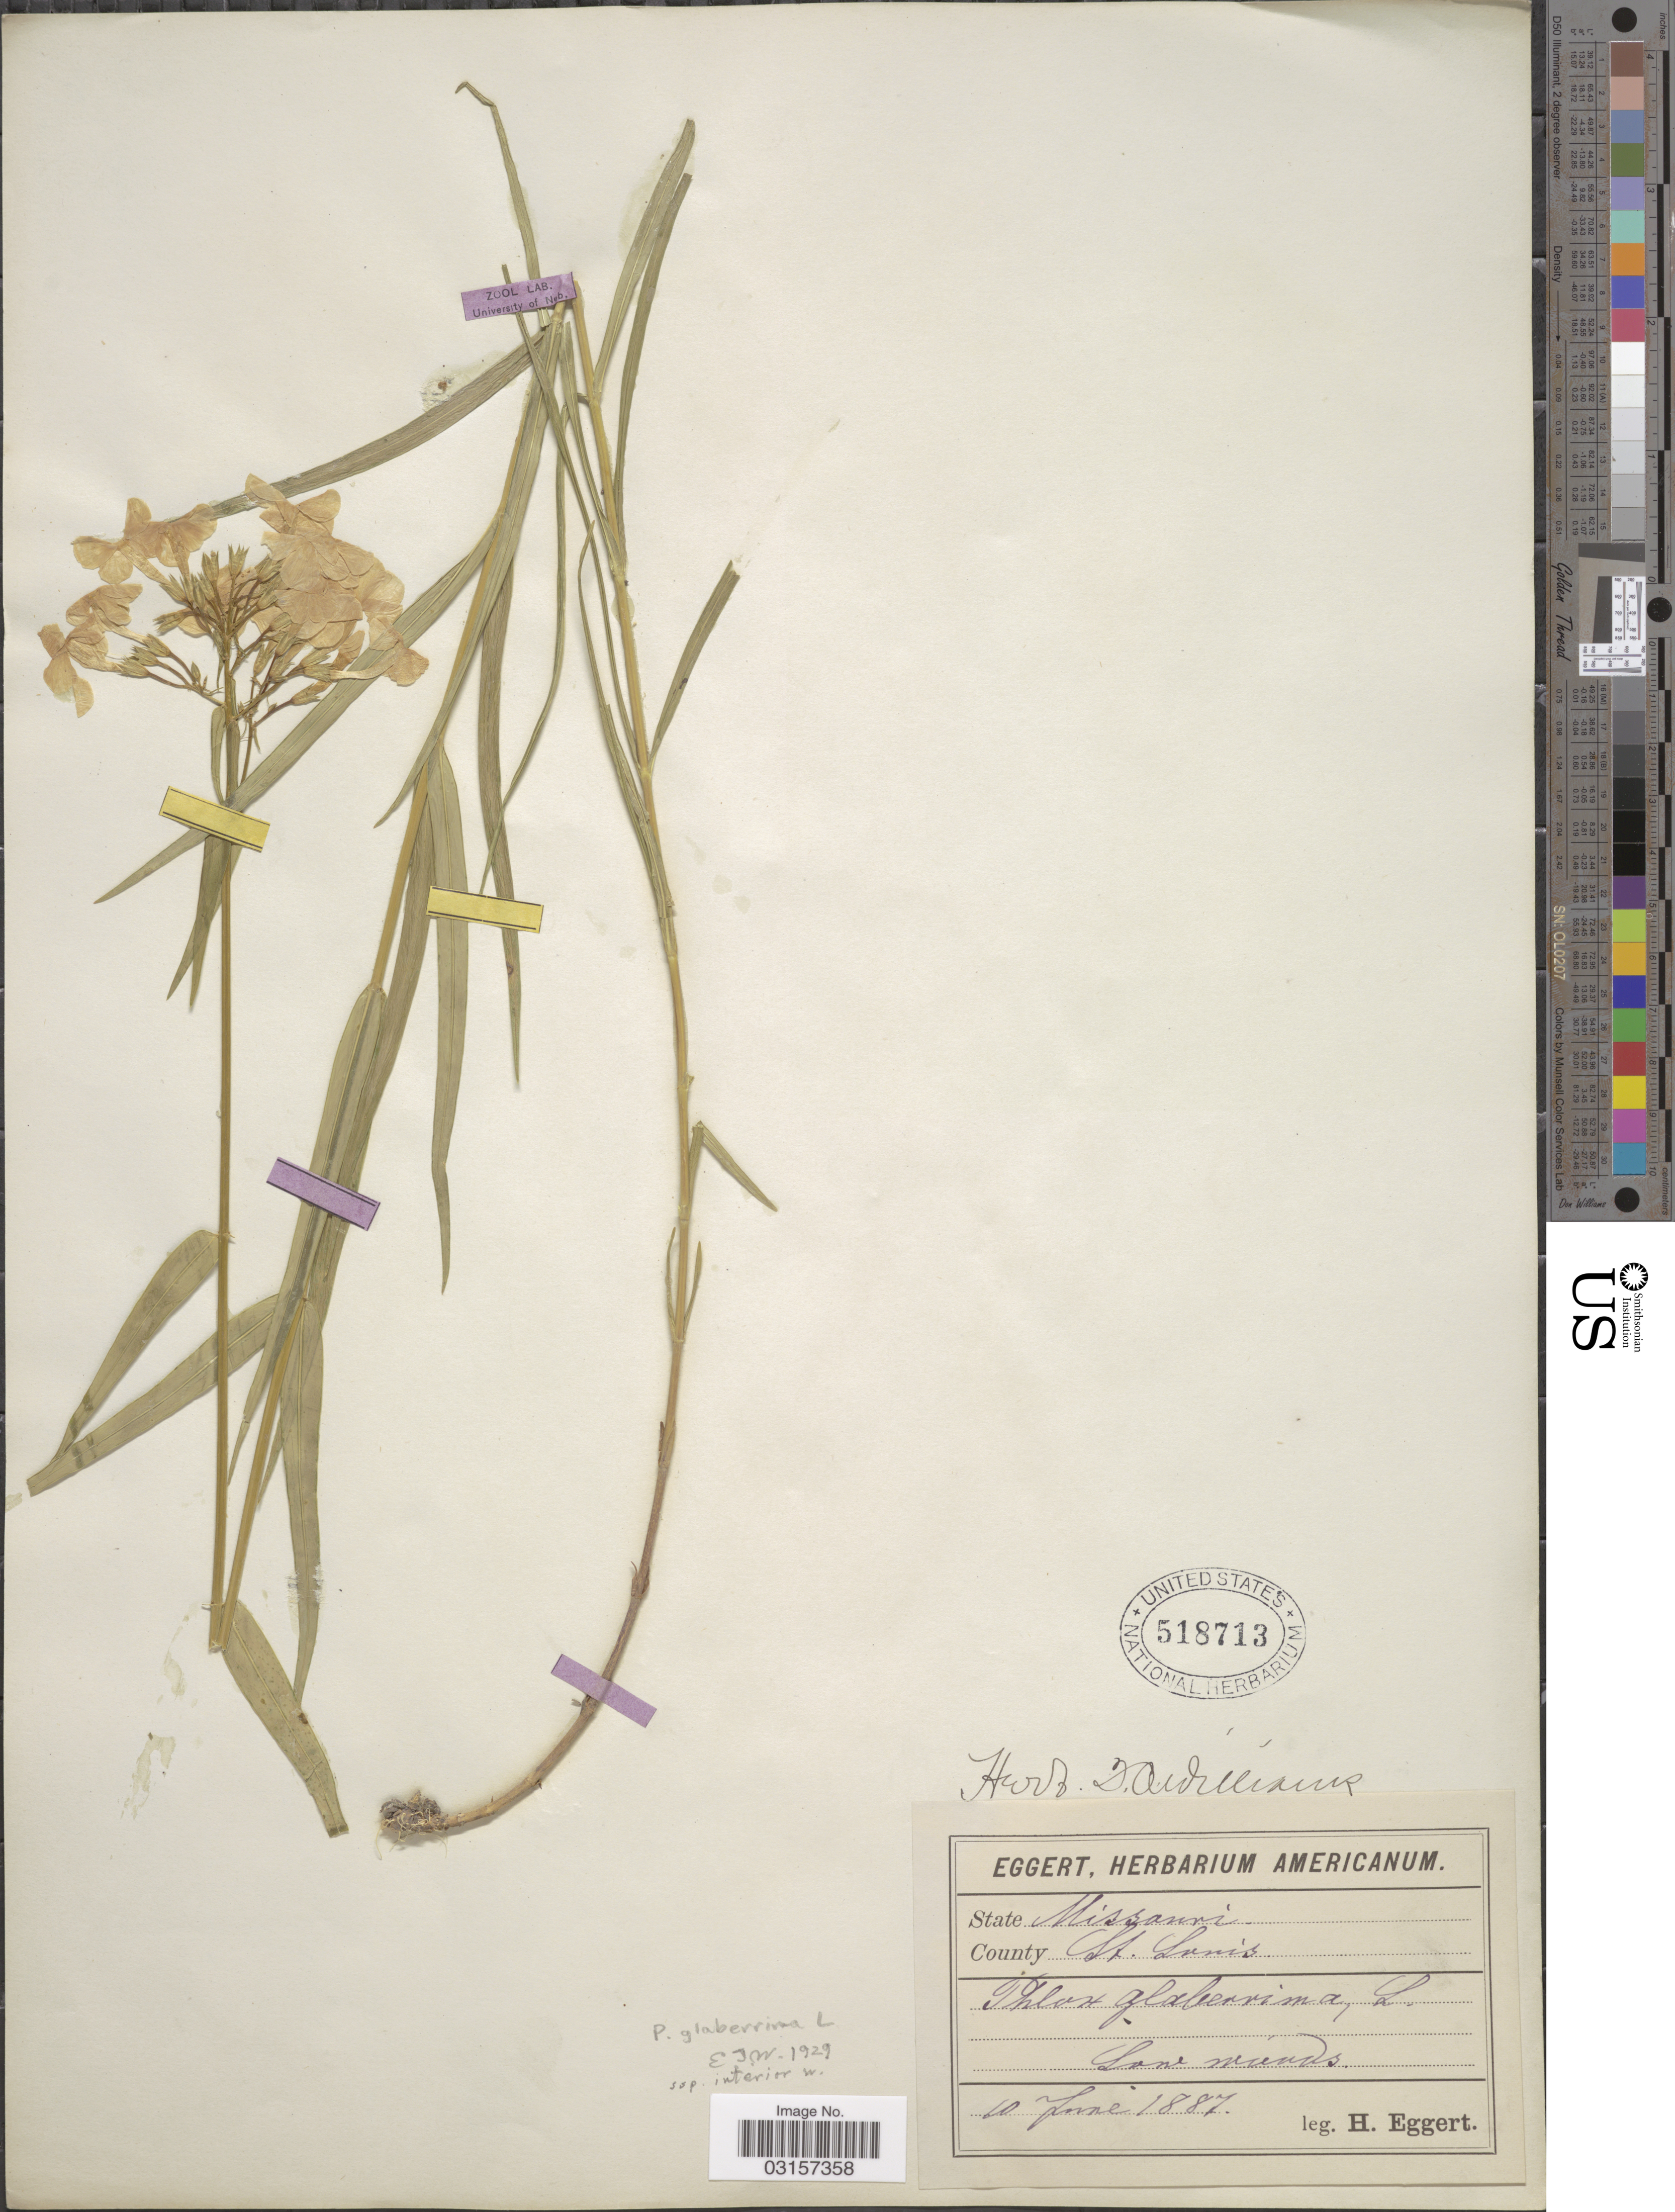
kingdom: Plantae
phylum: Tracheophyta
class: Magnoliopsida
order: Ericales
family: Polemoniaceae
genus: Phlox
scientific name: Phlox glaberrima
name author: L.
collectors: H. Eggert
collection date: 1887-06-10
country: United States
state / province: Missouri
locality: St. Louis County, lone woods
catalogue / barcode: US 518713